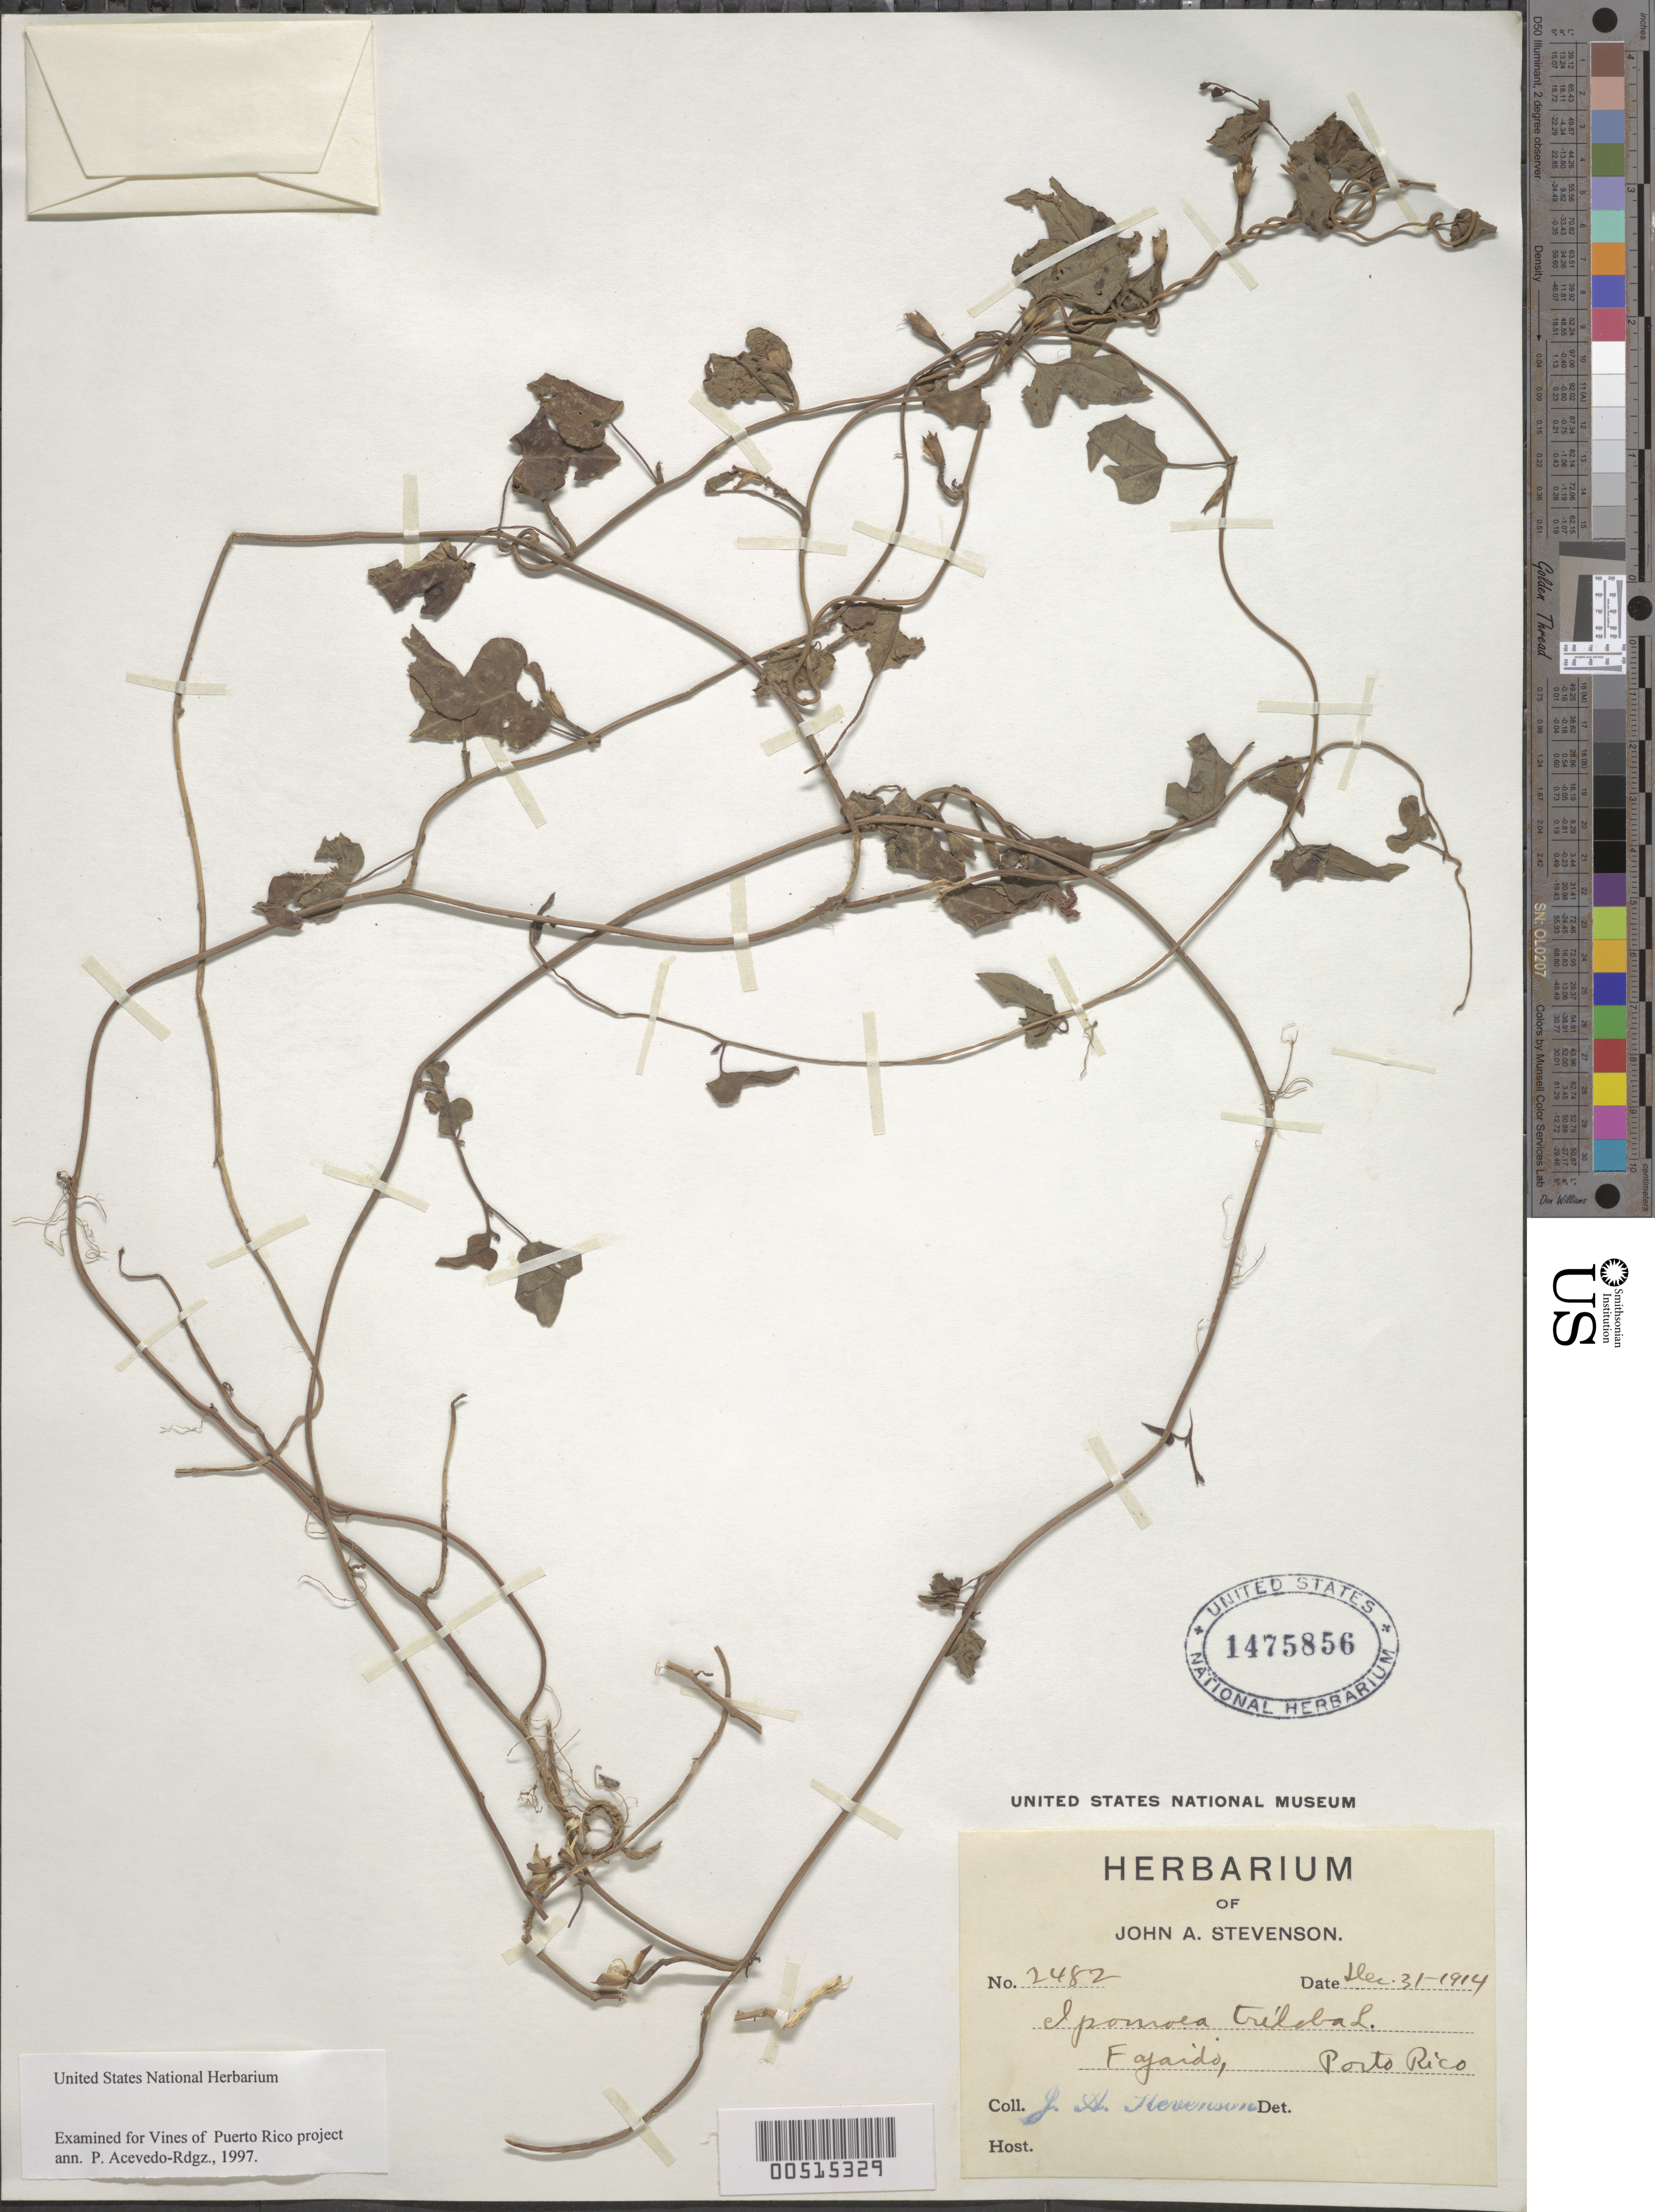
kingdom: Plantae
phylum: Tracheophyta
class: Magnoliopsida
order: Solanales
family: Convolvulaceae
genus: Ipomoea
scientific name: Ipomoea triloba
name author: L.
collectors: J. Stevenson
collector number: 2482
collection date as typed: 31 Dec 1914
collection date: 1914-12-31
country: Puerto Rico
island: Greater Antilles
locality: Fajardo.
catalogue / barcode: US 1475856